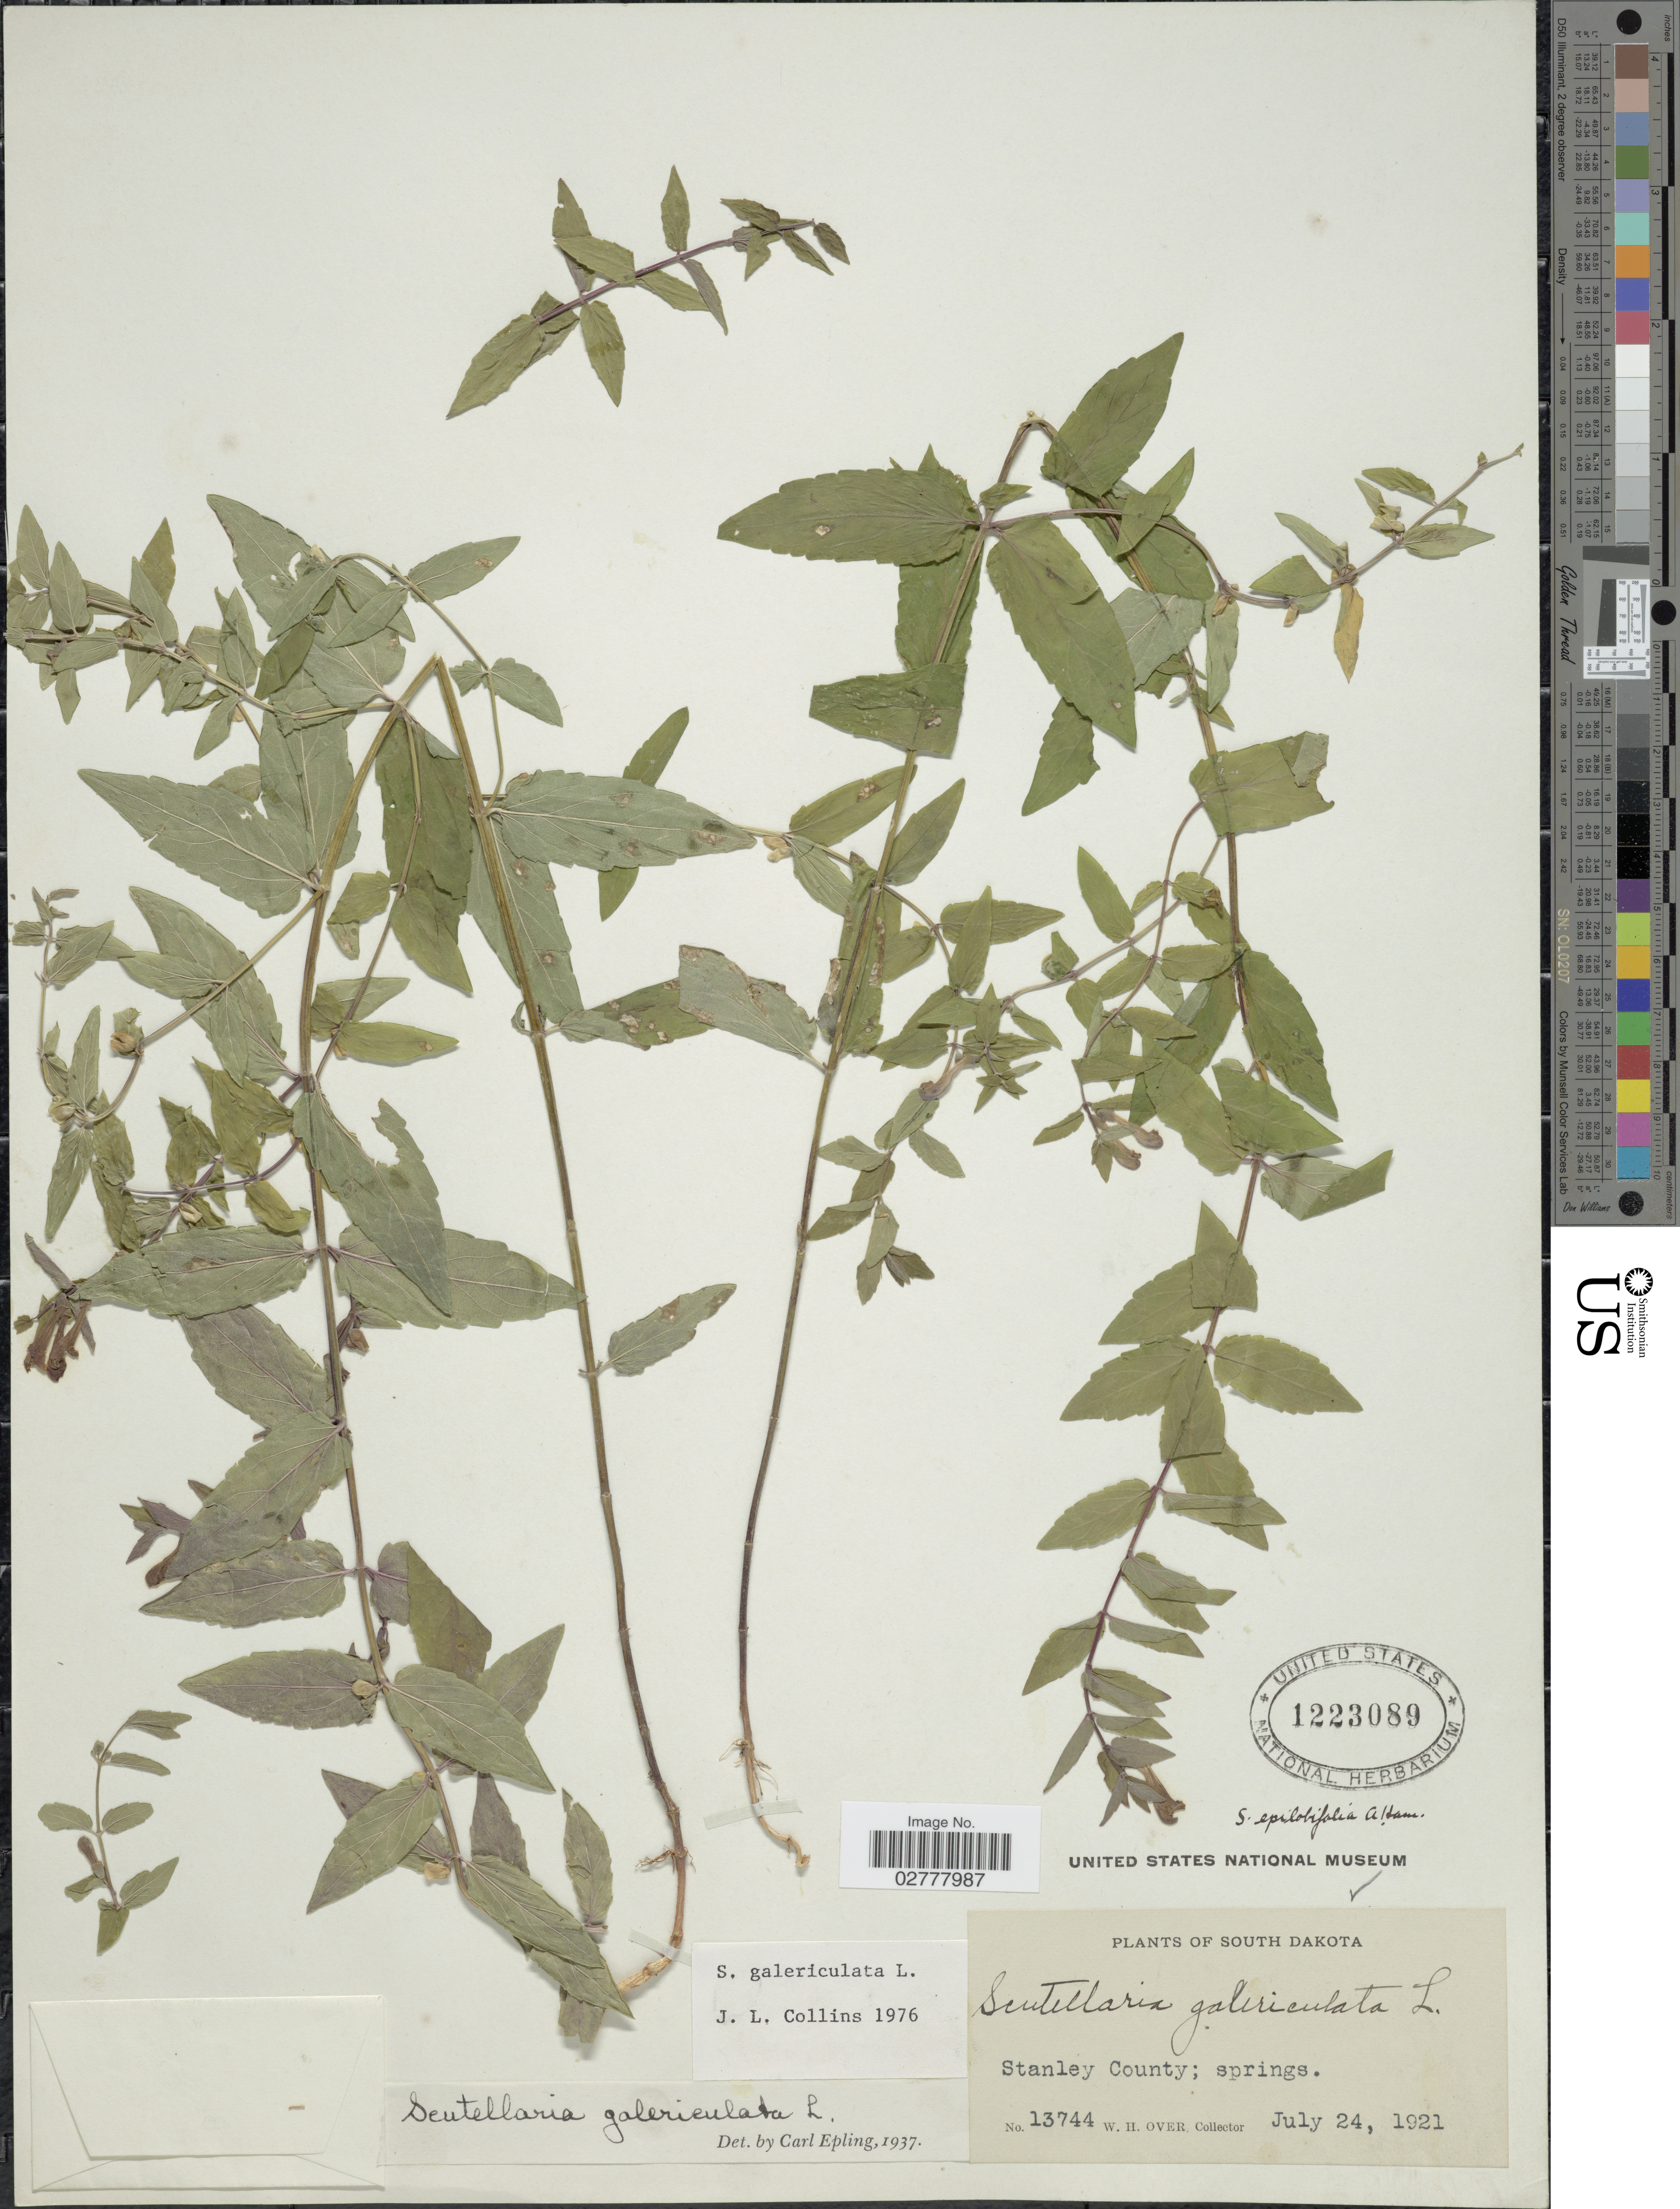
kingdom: Plantae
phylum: Tracheophyta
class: Magnoliopsida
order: Lamiales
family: Lamiaceae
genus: Scutellaria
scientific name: Scutellaria galericulata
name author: L.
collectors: W. Over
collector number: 13744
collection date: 1921-07-24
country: United States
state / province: South Dakota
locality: Stanley County.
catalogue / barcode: US 1223089